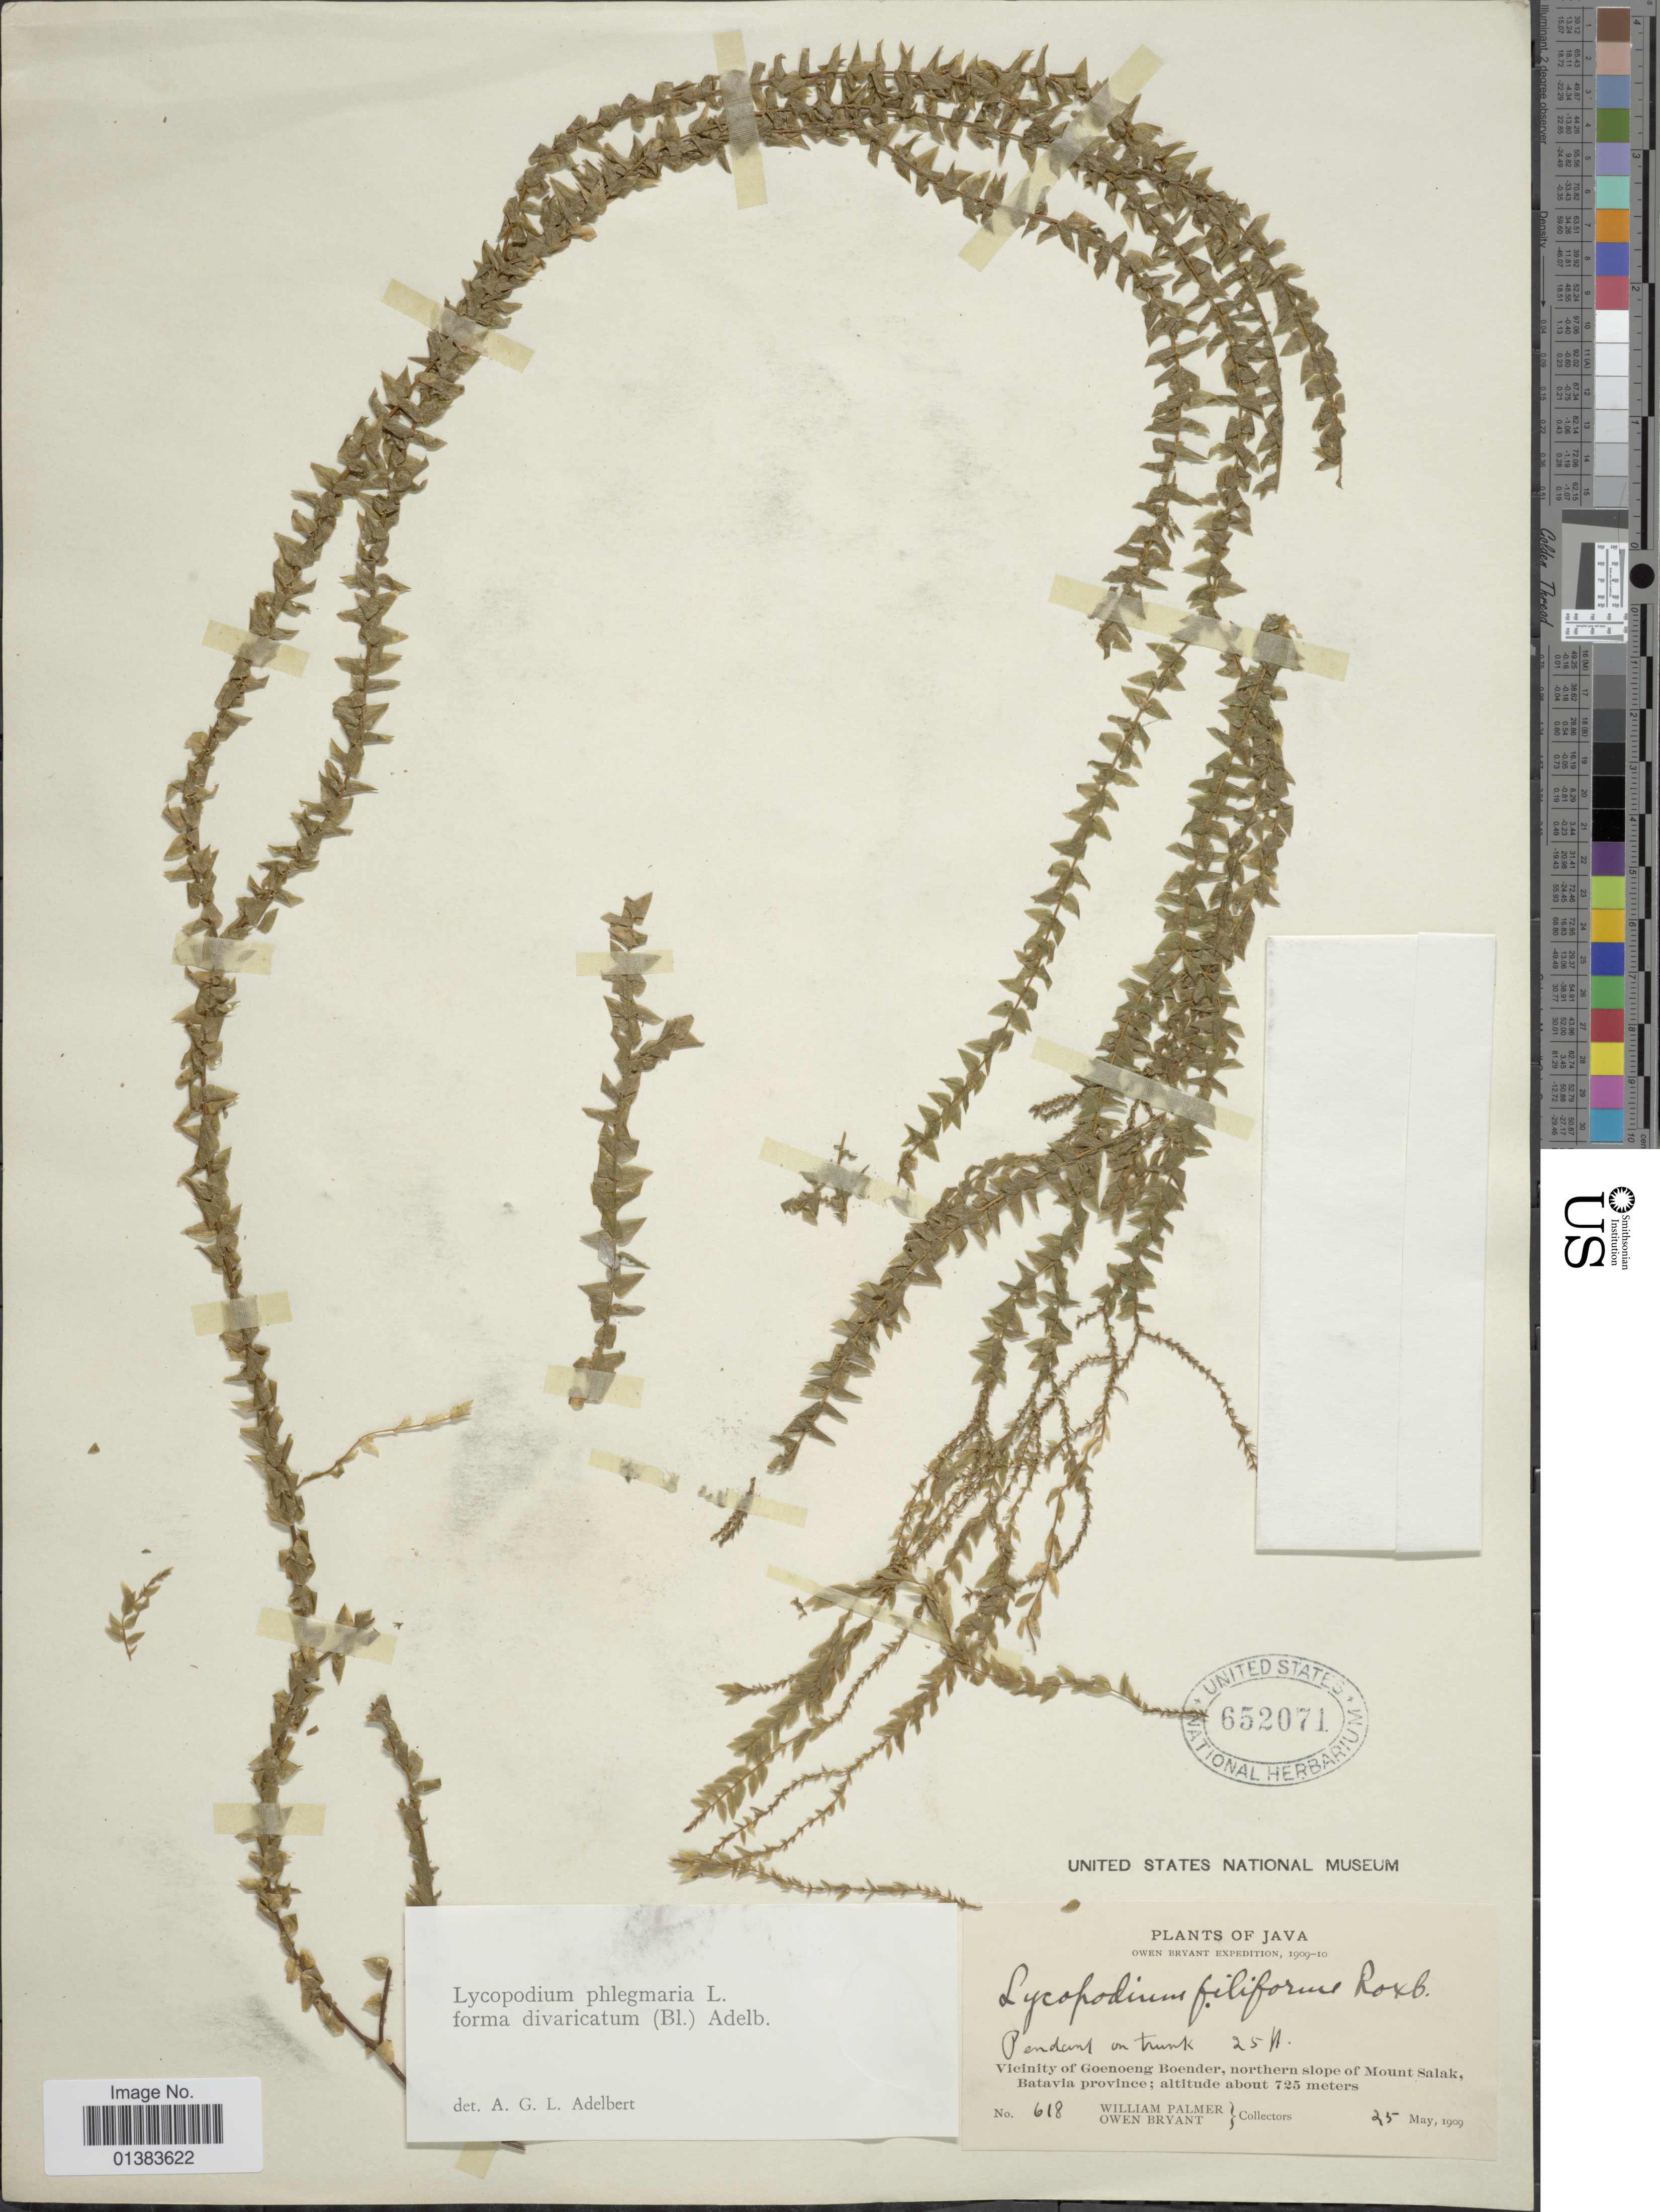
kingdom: Plantae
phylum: Tracheophyta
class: Lycopodiopsida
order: Lycopodiales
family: Lycopodiaceae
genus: Phlegmariurus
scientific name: Phlegmariurus phlegmaria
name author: (L.) Holub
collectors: W. Palmer & O. Bryant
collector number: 618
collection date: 1909-05-25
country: Indonesia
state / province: Java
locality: Vicinity of Goenoeng Boender, northern slope of Mount Salak, Batavia province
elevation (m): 725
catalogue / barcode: US 652071